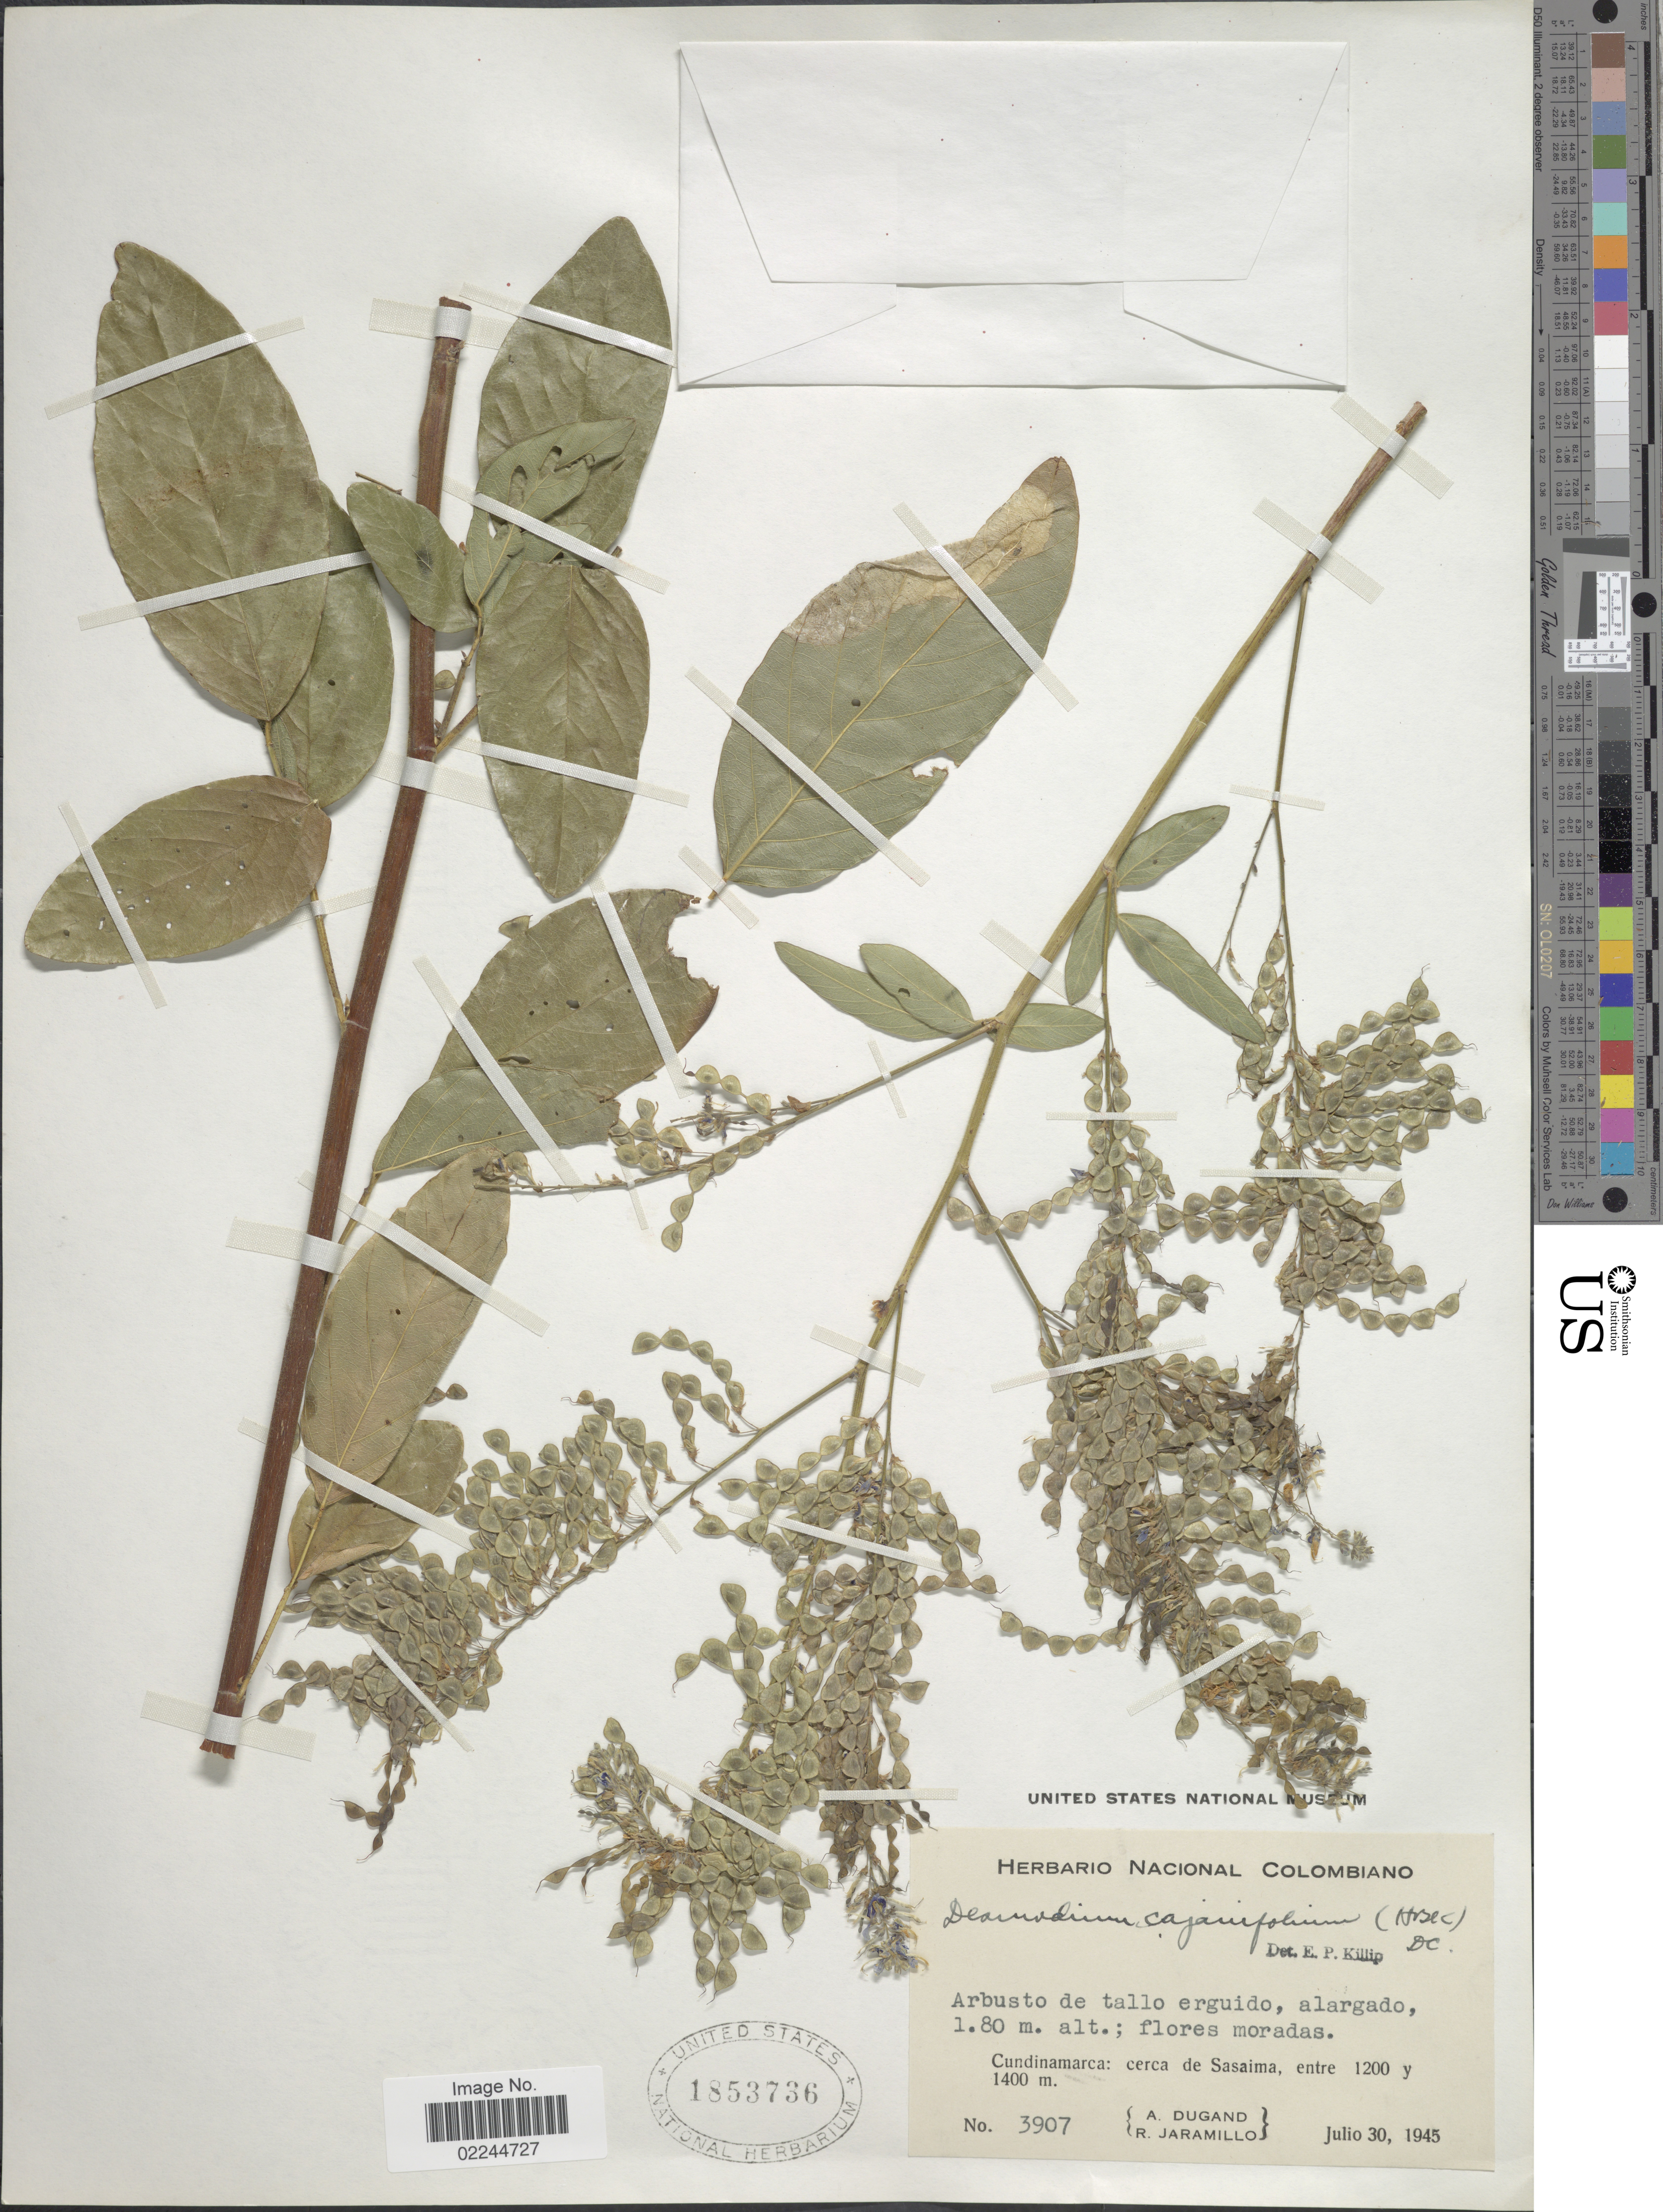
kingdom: Plantae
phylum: Tracheophyta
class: Magnoliopsida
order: Fabales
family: Fabaceae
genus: Desmodium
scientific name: Desmodium cajanifolium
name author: (Kunth) DC.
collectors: A. Dugand & R. Jaramillo M.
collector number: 3907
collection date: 1945-07-30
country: Colombia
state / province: Cundinamarca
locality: Cerca de Sasaima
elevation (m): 1200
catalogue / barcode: US 1853736